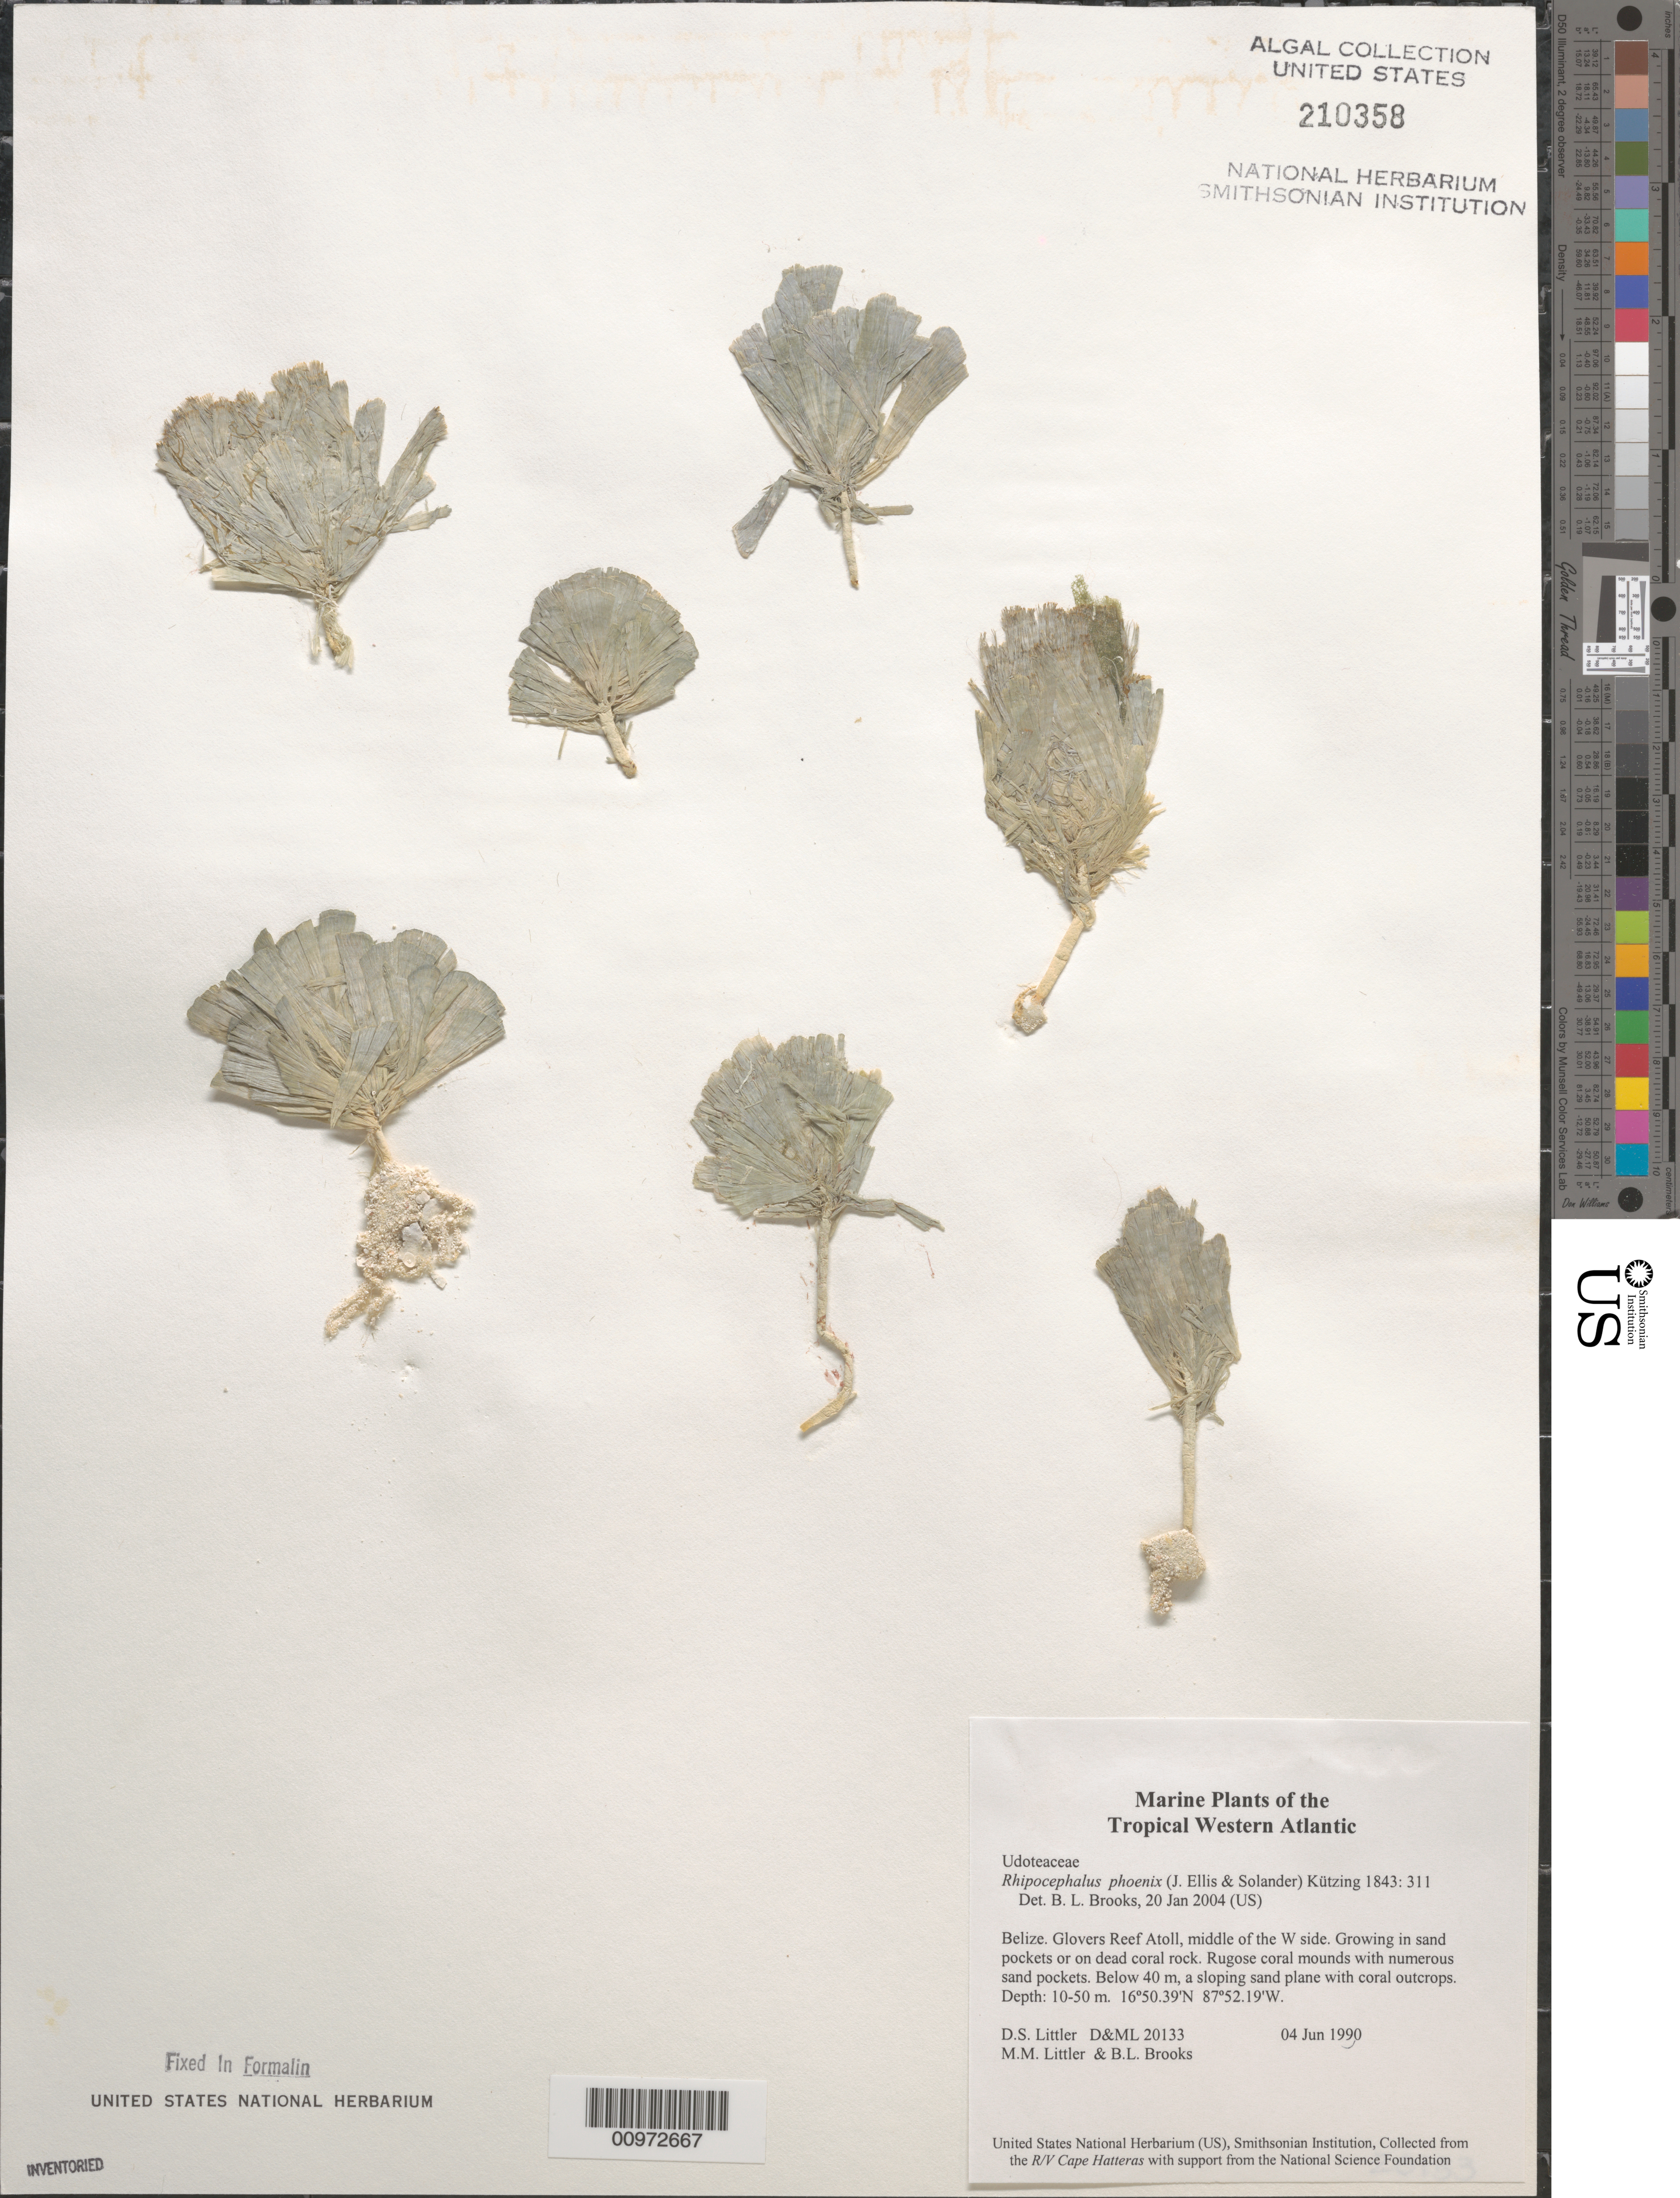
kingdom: Plantae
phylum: Chlorophyta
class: Ulvophyceae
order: Bryopsidales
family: Udoteaceae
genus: Rhipocephalus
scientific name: Rhipocephalus phoenix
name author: (J. Ellis & Sol.) Kütz.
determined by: Brooks, B. L., (BOT), Smithsonian Institution - National Museum of Natural History (UNITED STATES)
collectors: D. S. Littler, M. M. Littler & B. Brooks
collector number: D&ML 20133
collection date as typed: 04 Jun 1990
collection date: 1990-06-04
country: Belize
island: Glovers Reef Atoll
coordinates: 16 50.39'N, 87 52.19'W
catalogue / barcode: US 210358